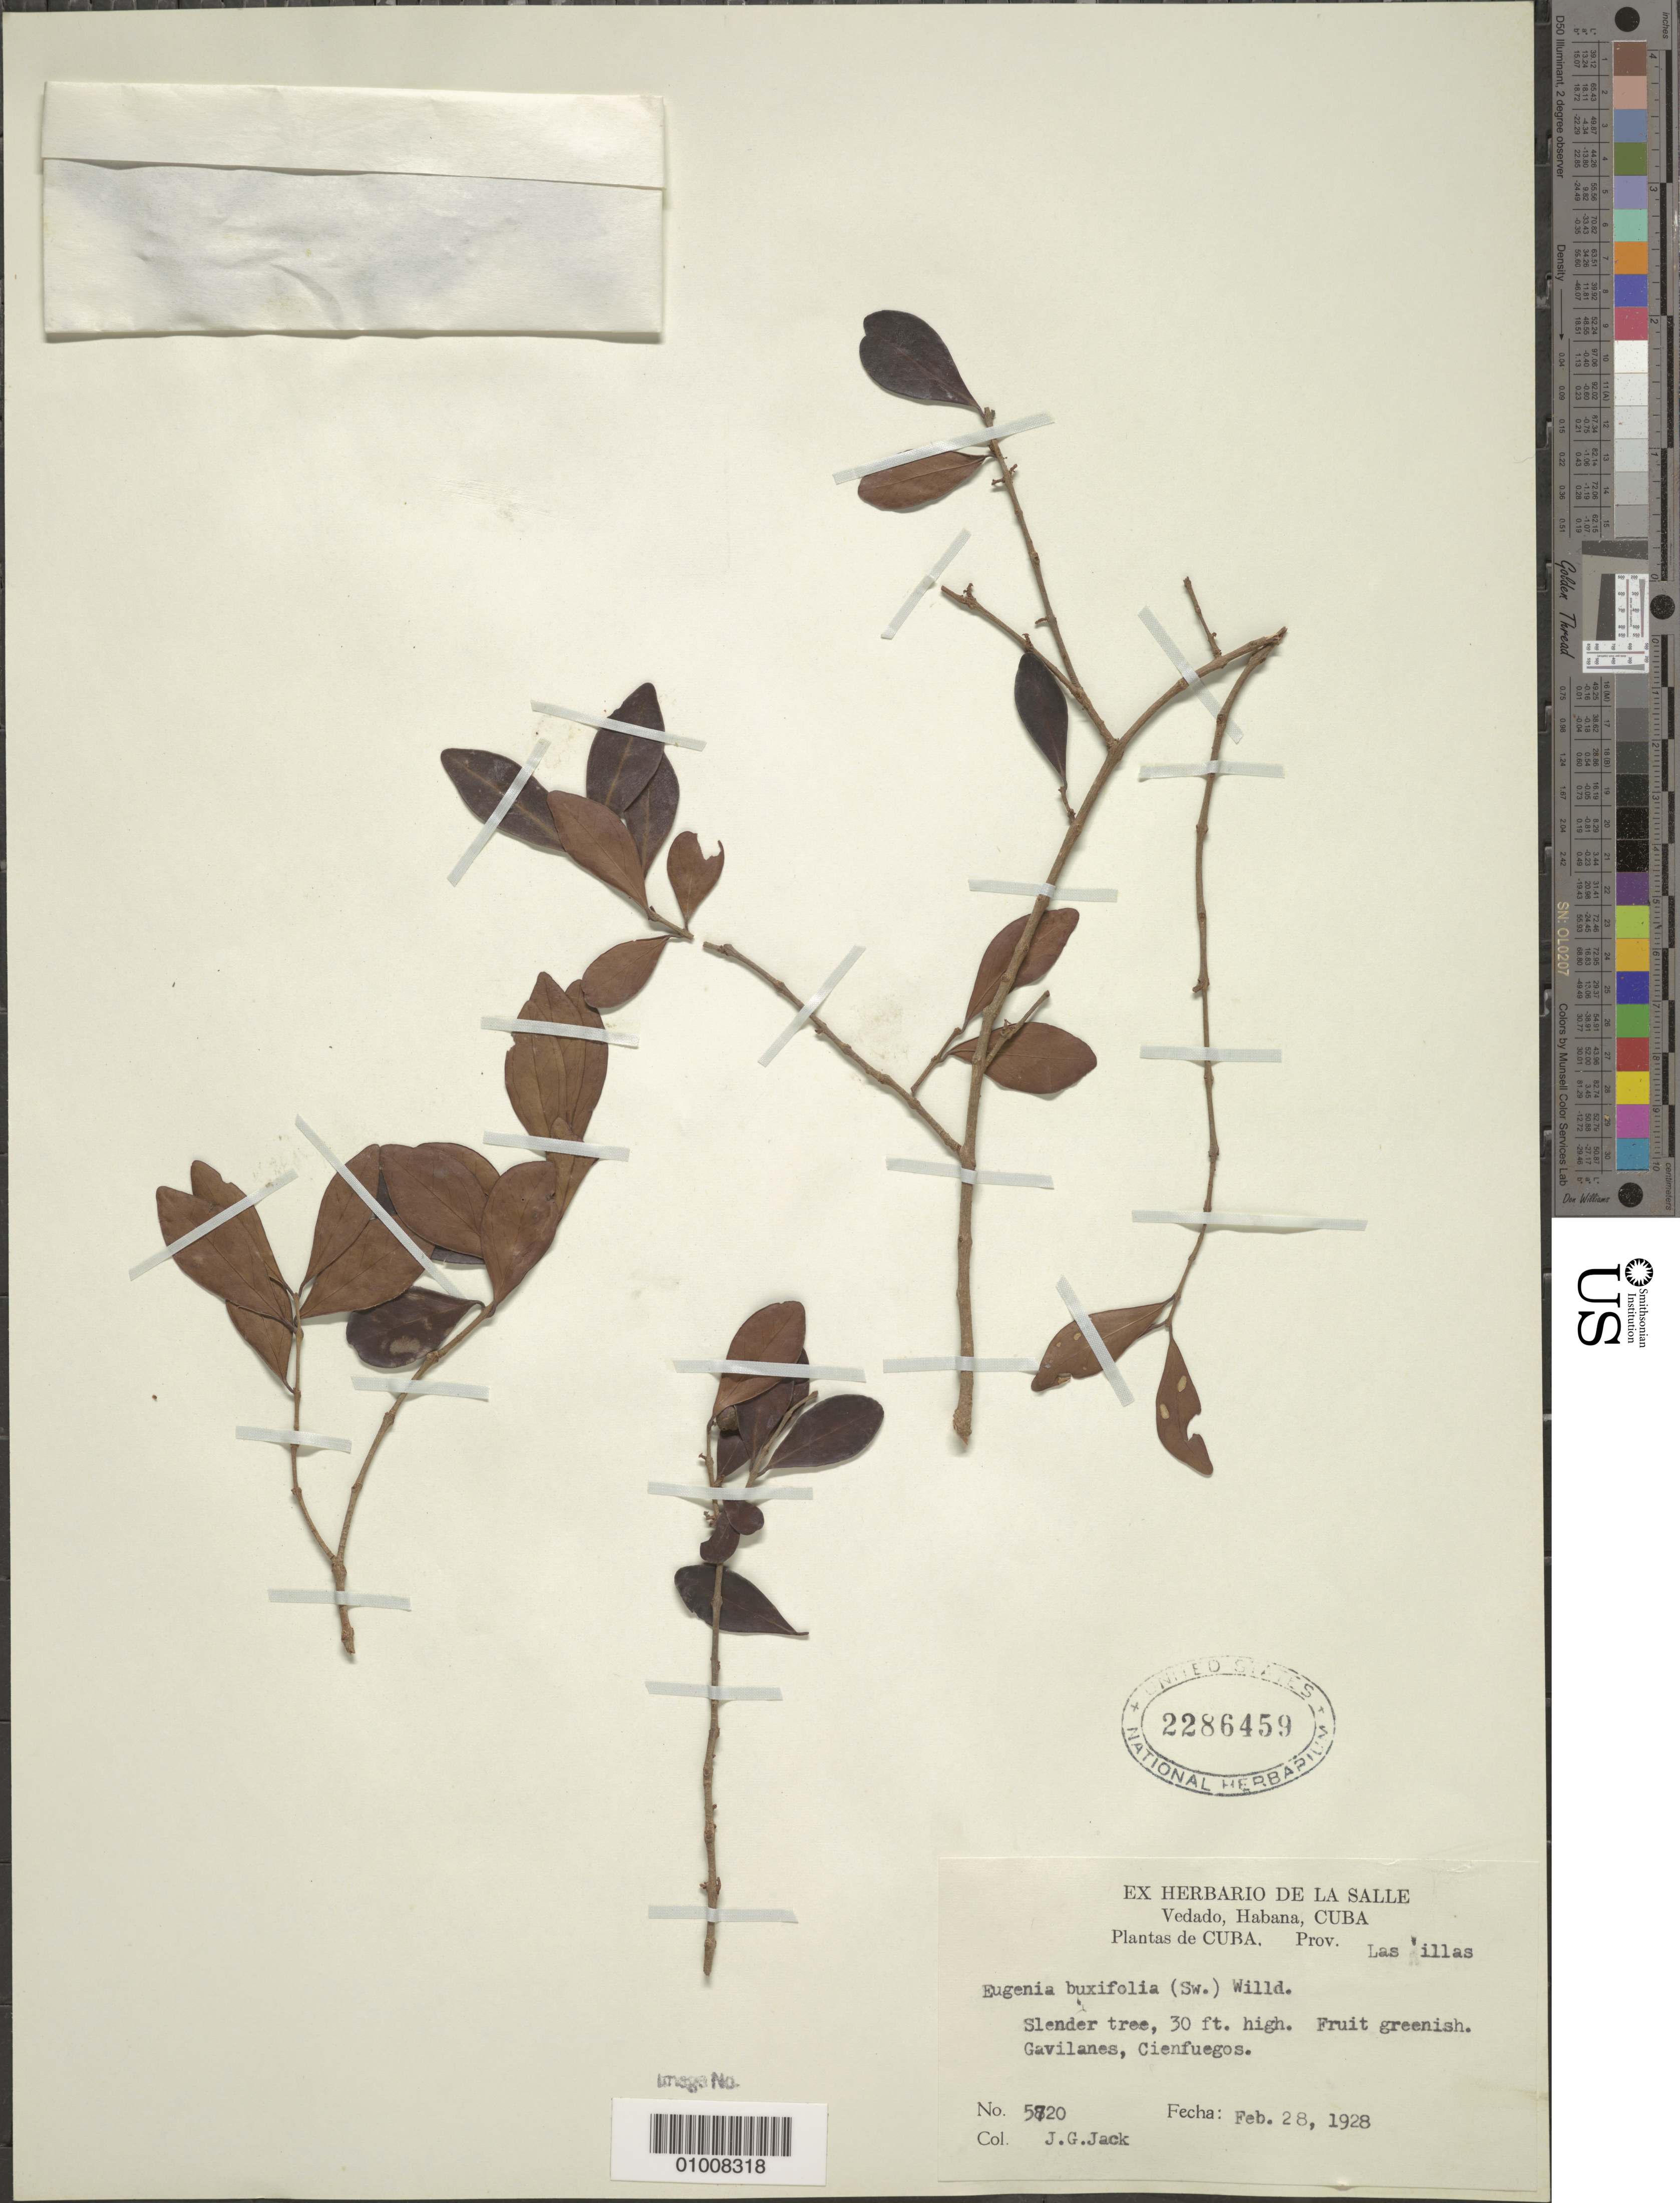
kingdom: Plantae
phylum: Tracheophyta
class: Magnoliopsida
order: Myrtales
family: Myrtaceae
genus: Eugenia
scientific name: Eugenia foetida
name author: Pers.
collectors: J. G. Jack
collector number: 5720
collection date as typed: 28 Feb 1928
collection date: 1928-02-28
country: Cuba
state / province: Las Villas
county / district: Cienfuegos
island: Cuba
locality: Gavilanes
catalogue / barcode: US 2286459